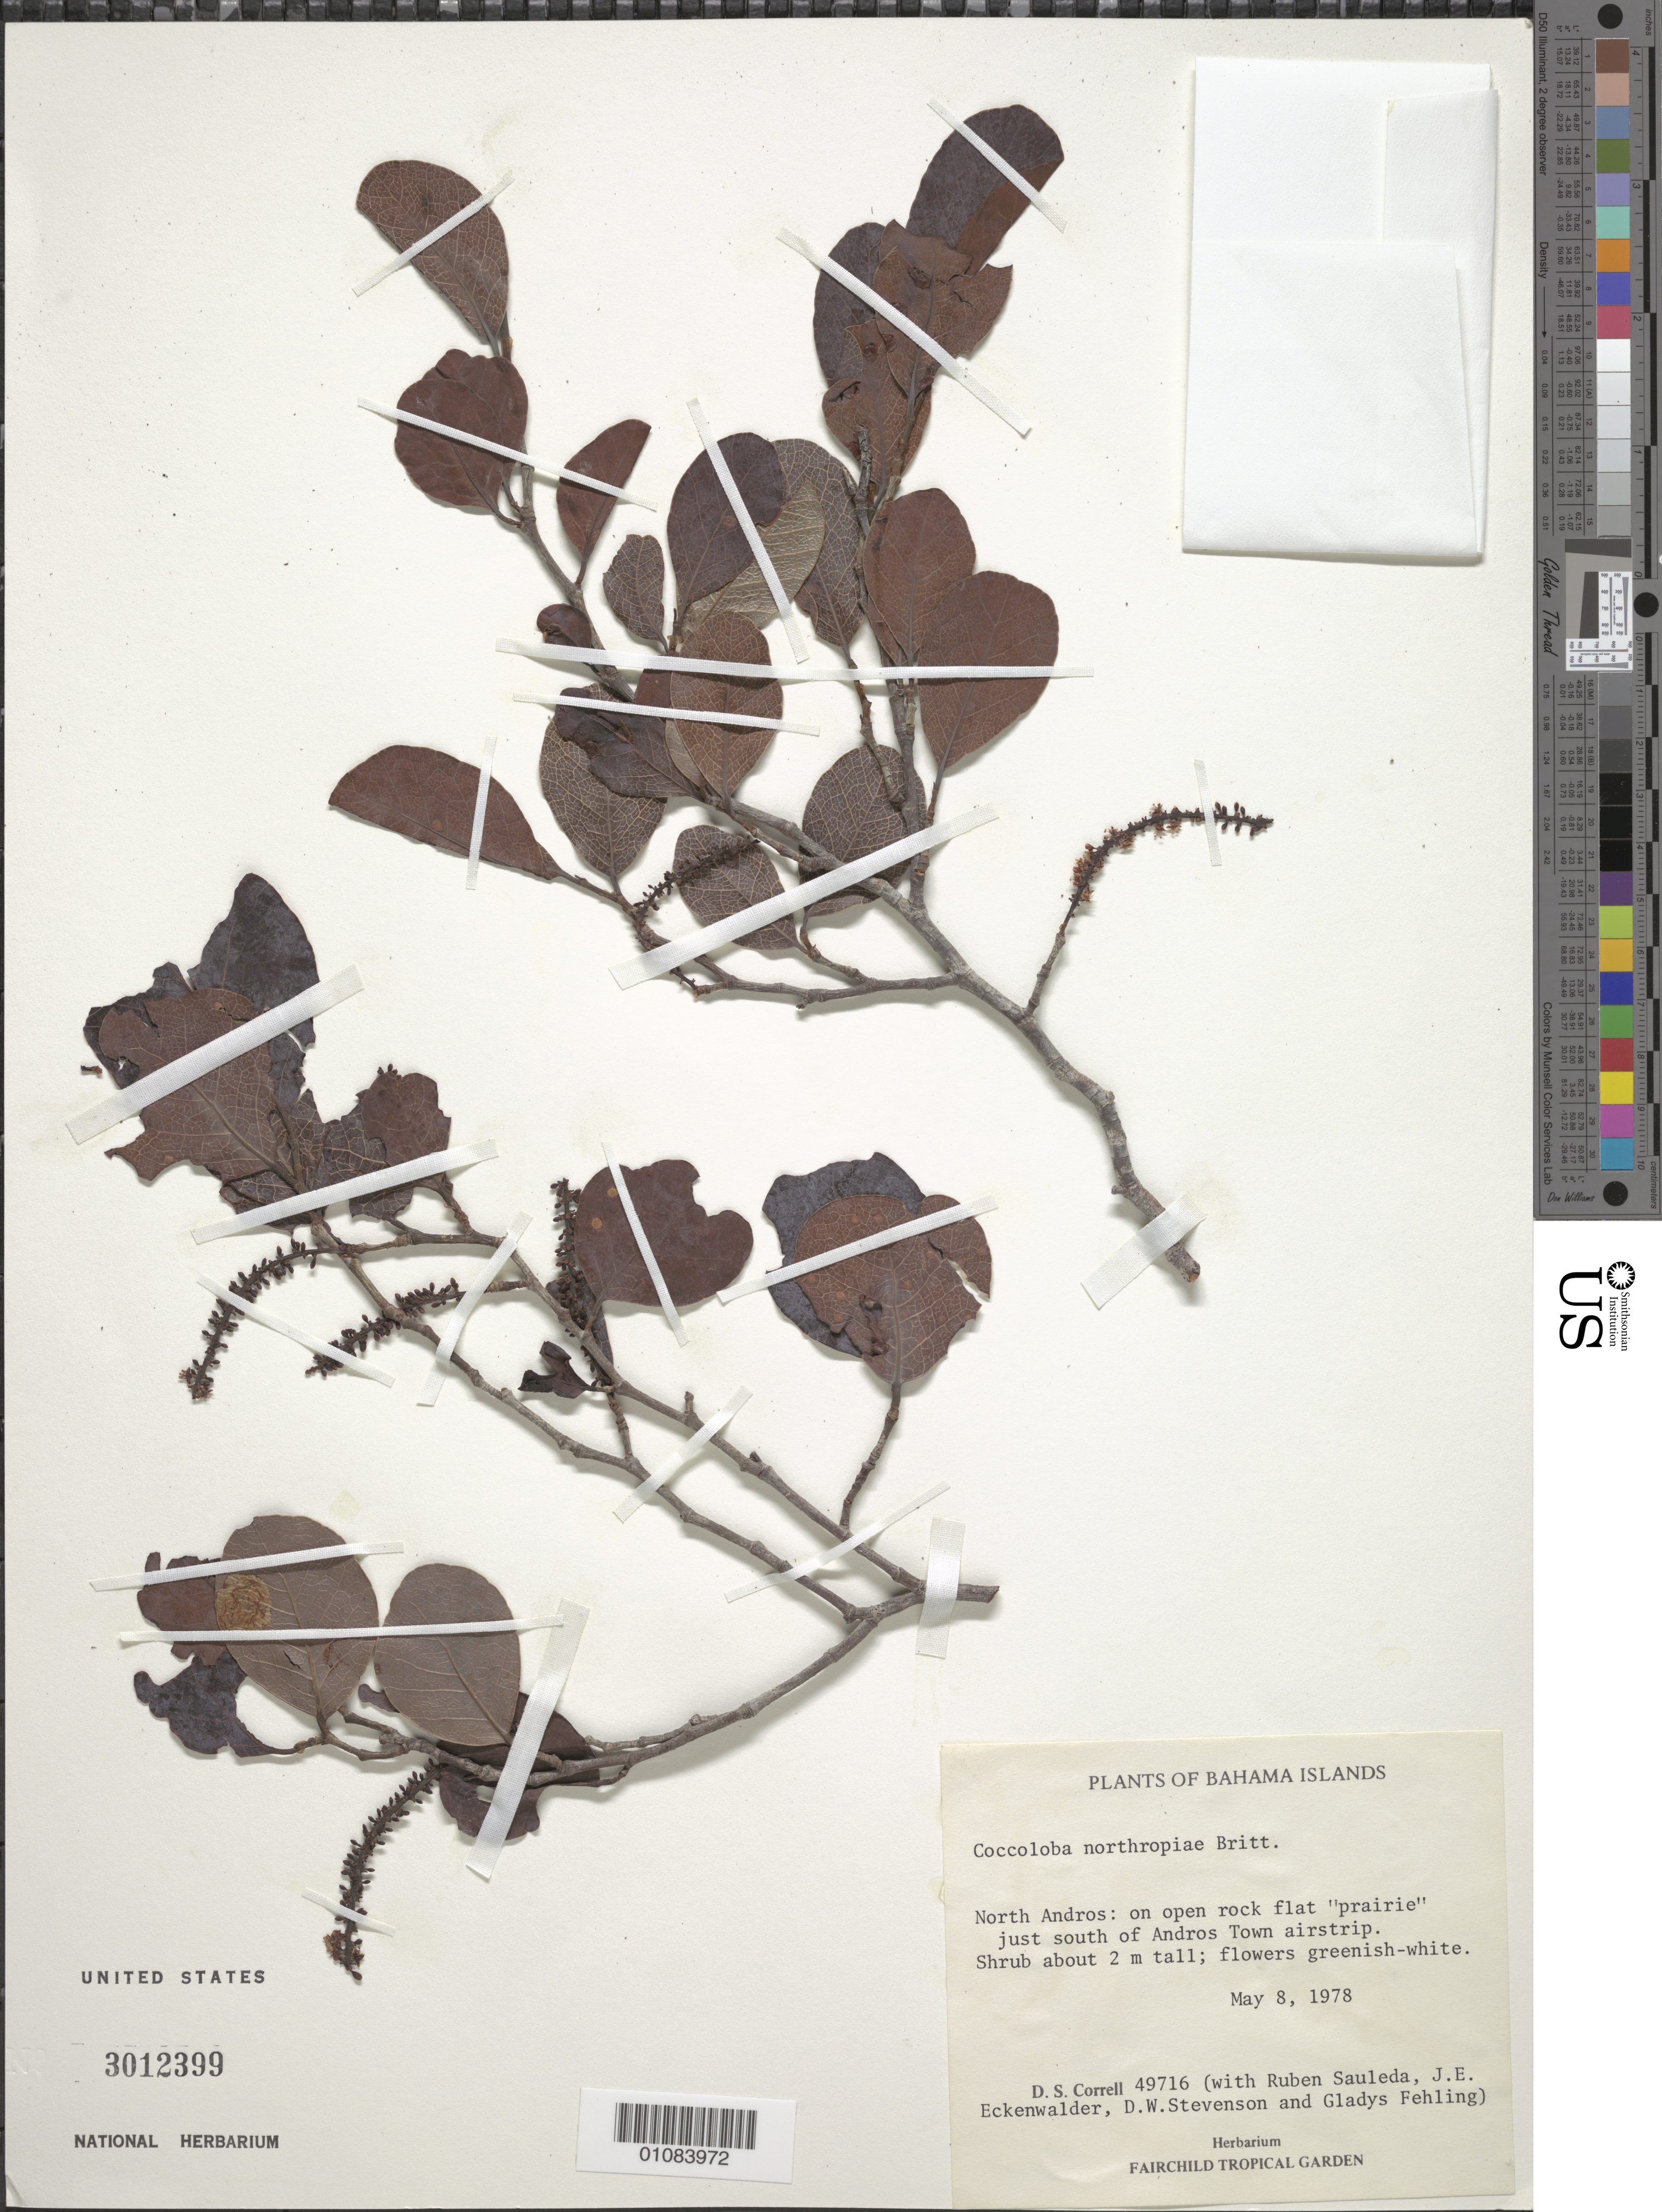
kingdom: Plantae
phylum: Tracheophyta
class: Magnoliopsida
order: Caryophyllales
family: Polygonaceae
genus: Coccoloba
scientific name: Coccoloba northropiae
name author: Britton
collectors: D. S. Correll, R. Sauleda, J. Eckenwalder, D. W. Stevenson & G. Fehling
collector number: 49716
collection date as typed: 08 May 1978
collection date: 1978-05-08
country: Bahamas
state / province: North Andros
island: Andros I.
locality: North Andros: just south of Andros Town airstrip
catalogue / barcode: US 3012399